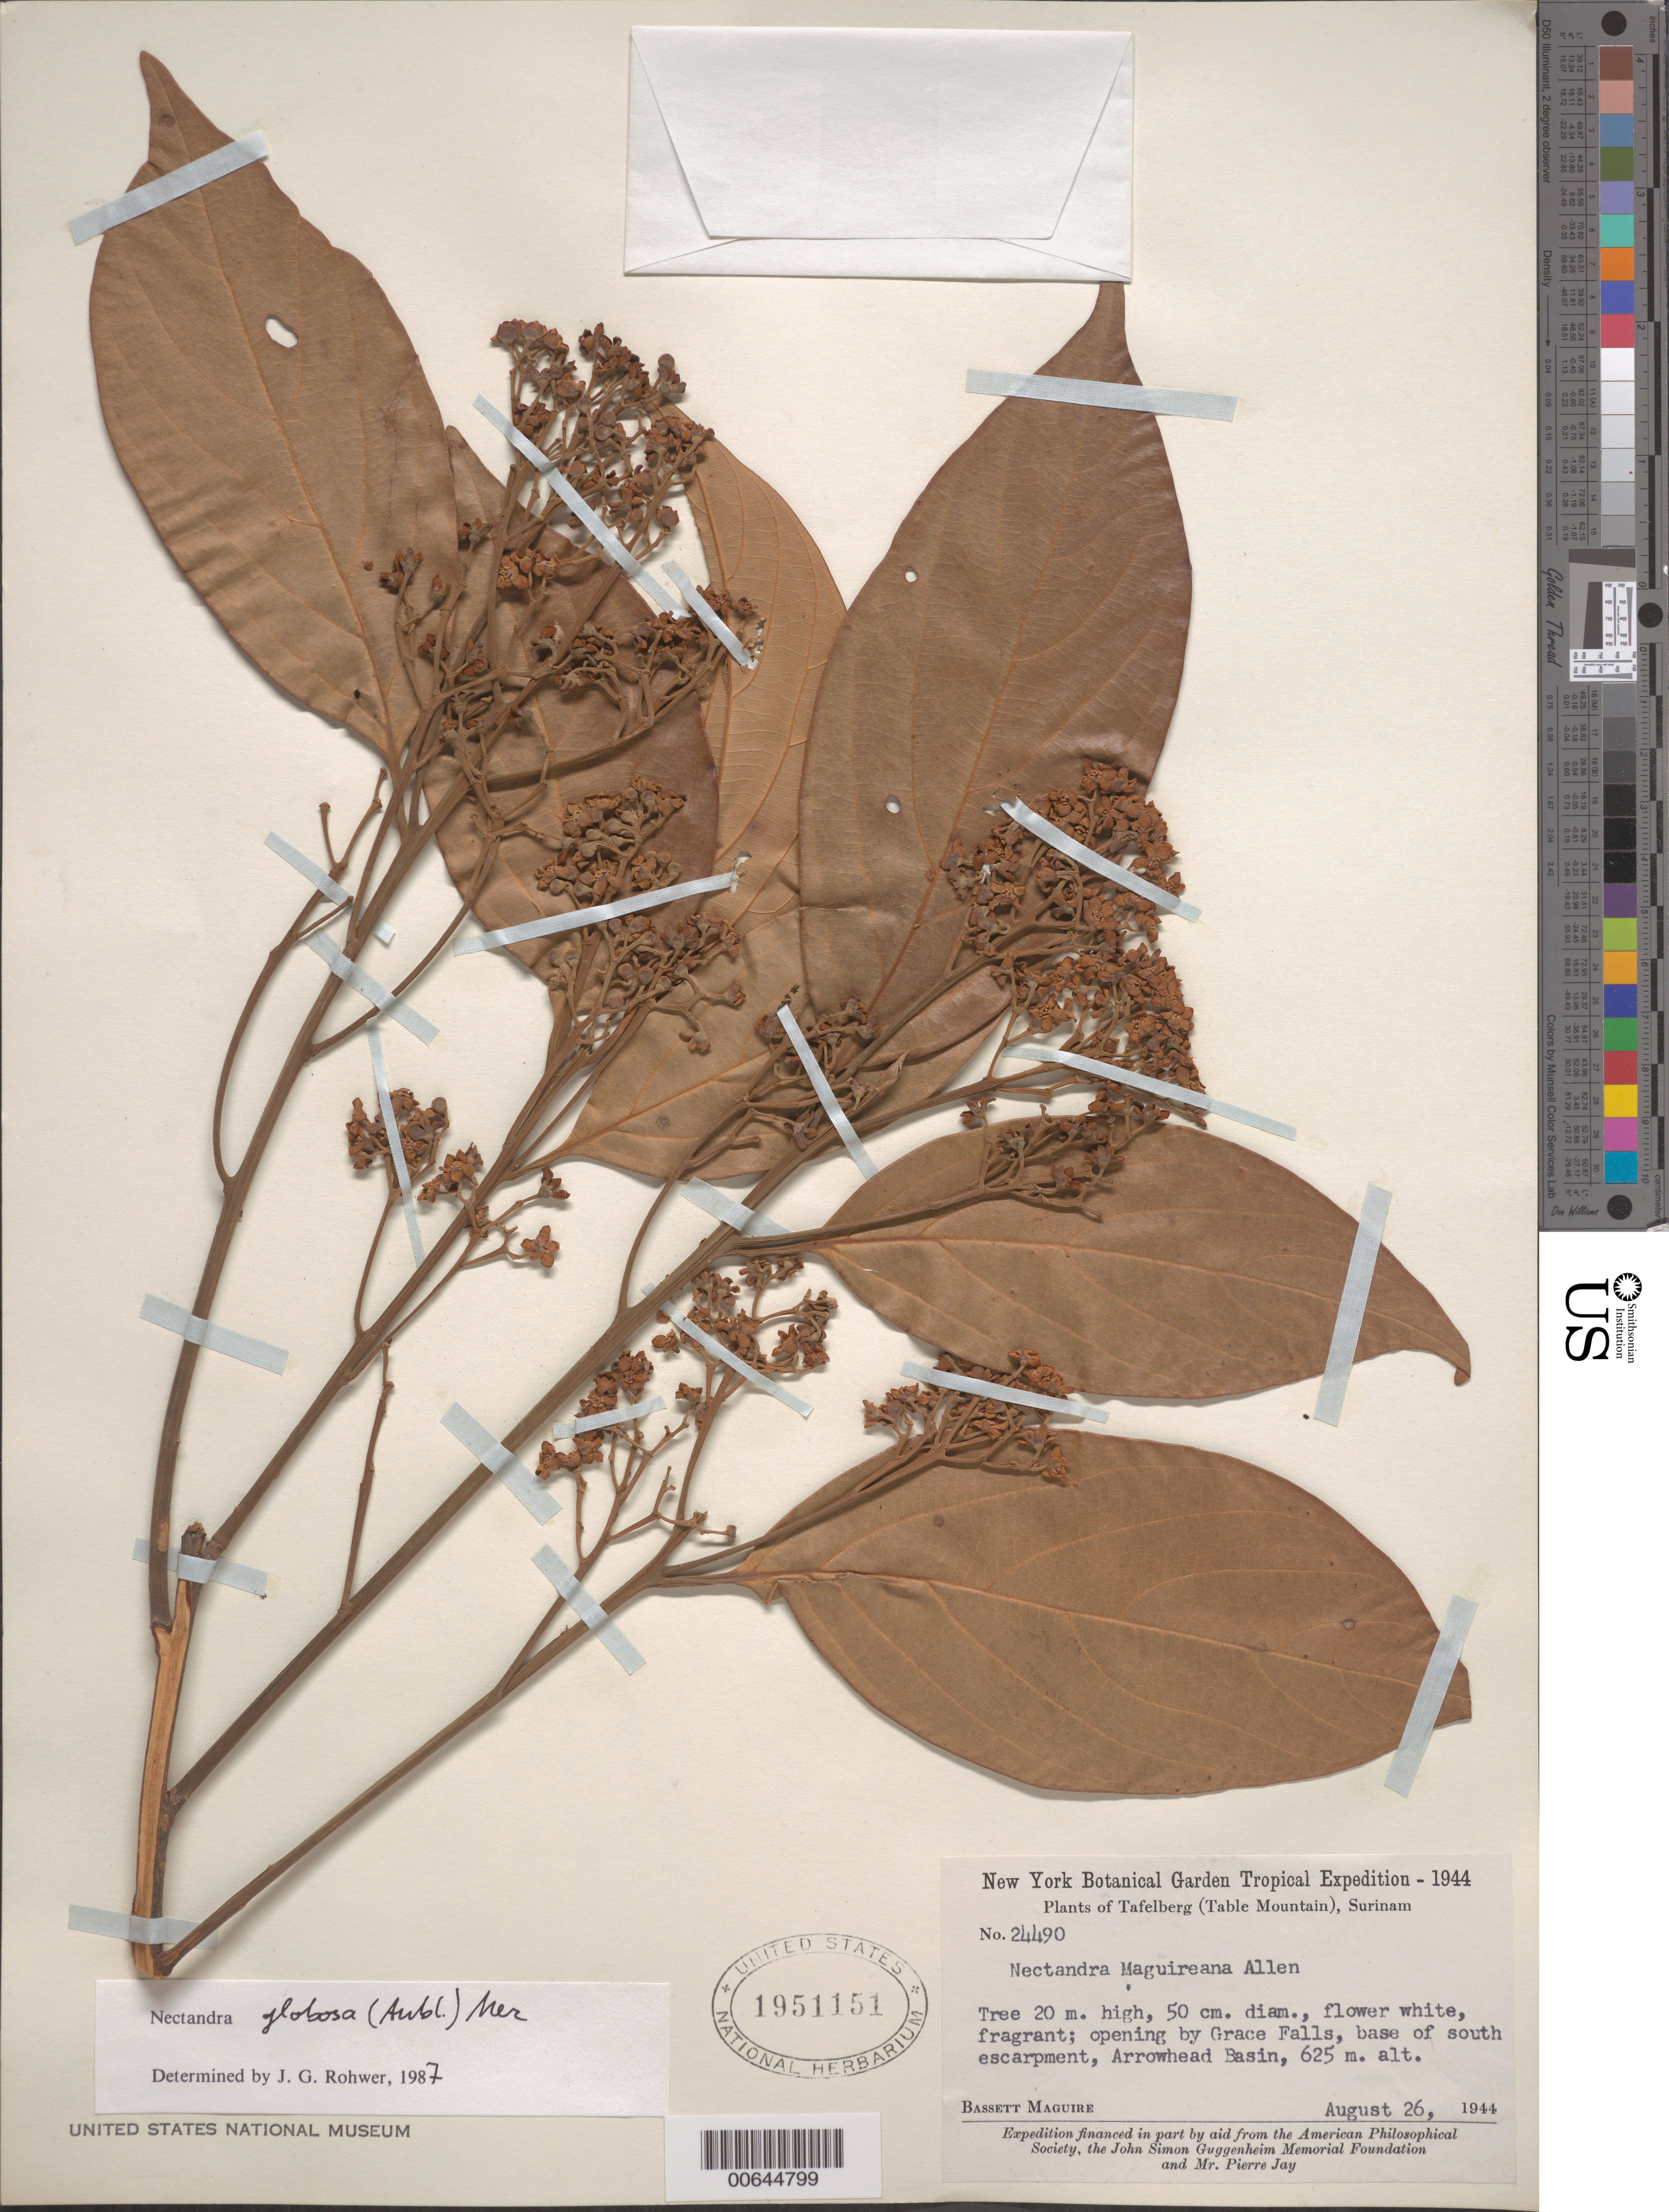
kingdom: Plantae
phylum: Tracheophyta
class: Magnoliopsida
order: Laurales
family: Lauraceae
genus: Nectandra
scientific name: Nectandra globosa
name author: (Aubl.) Mez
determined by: Rohwer, J. G.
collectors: B. Maguire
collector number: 24490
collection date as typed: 26-Aug-44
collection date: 1944-08-26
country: Suriname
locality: Tafelberg (Table Mountain), Arrowhead Basin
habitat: Opening by Grace Falls, base of South escarpment.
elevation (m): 625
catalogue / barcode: US 1951151